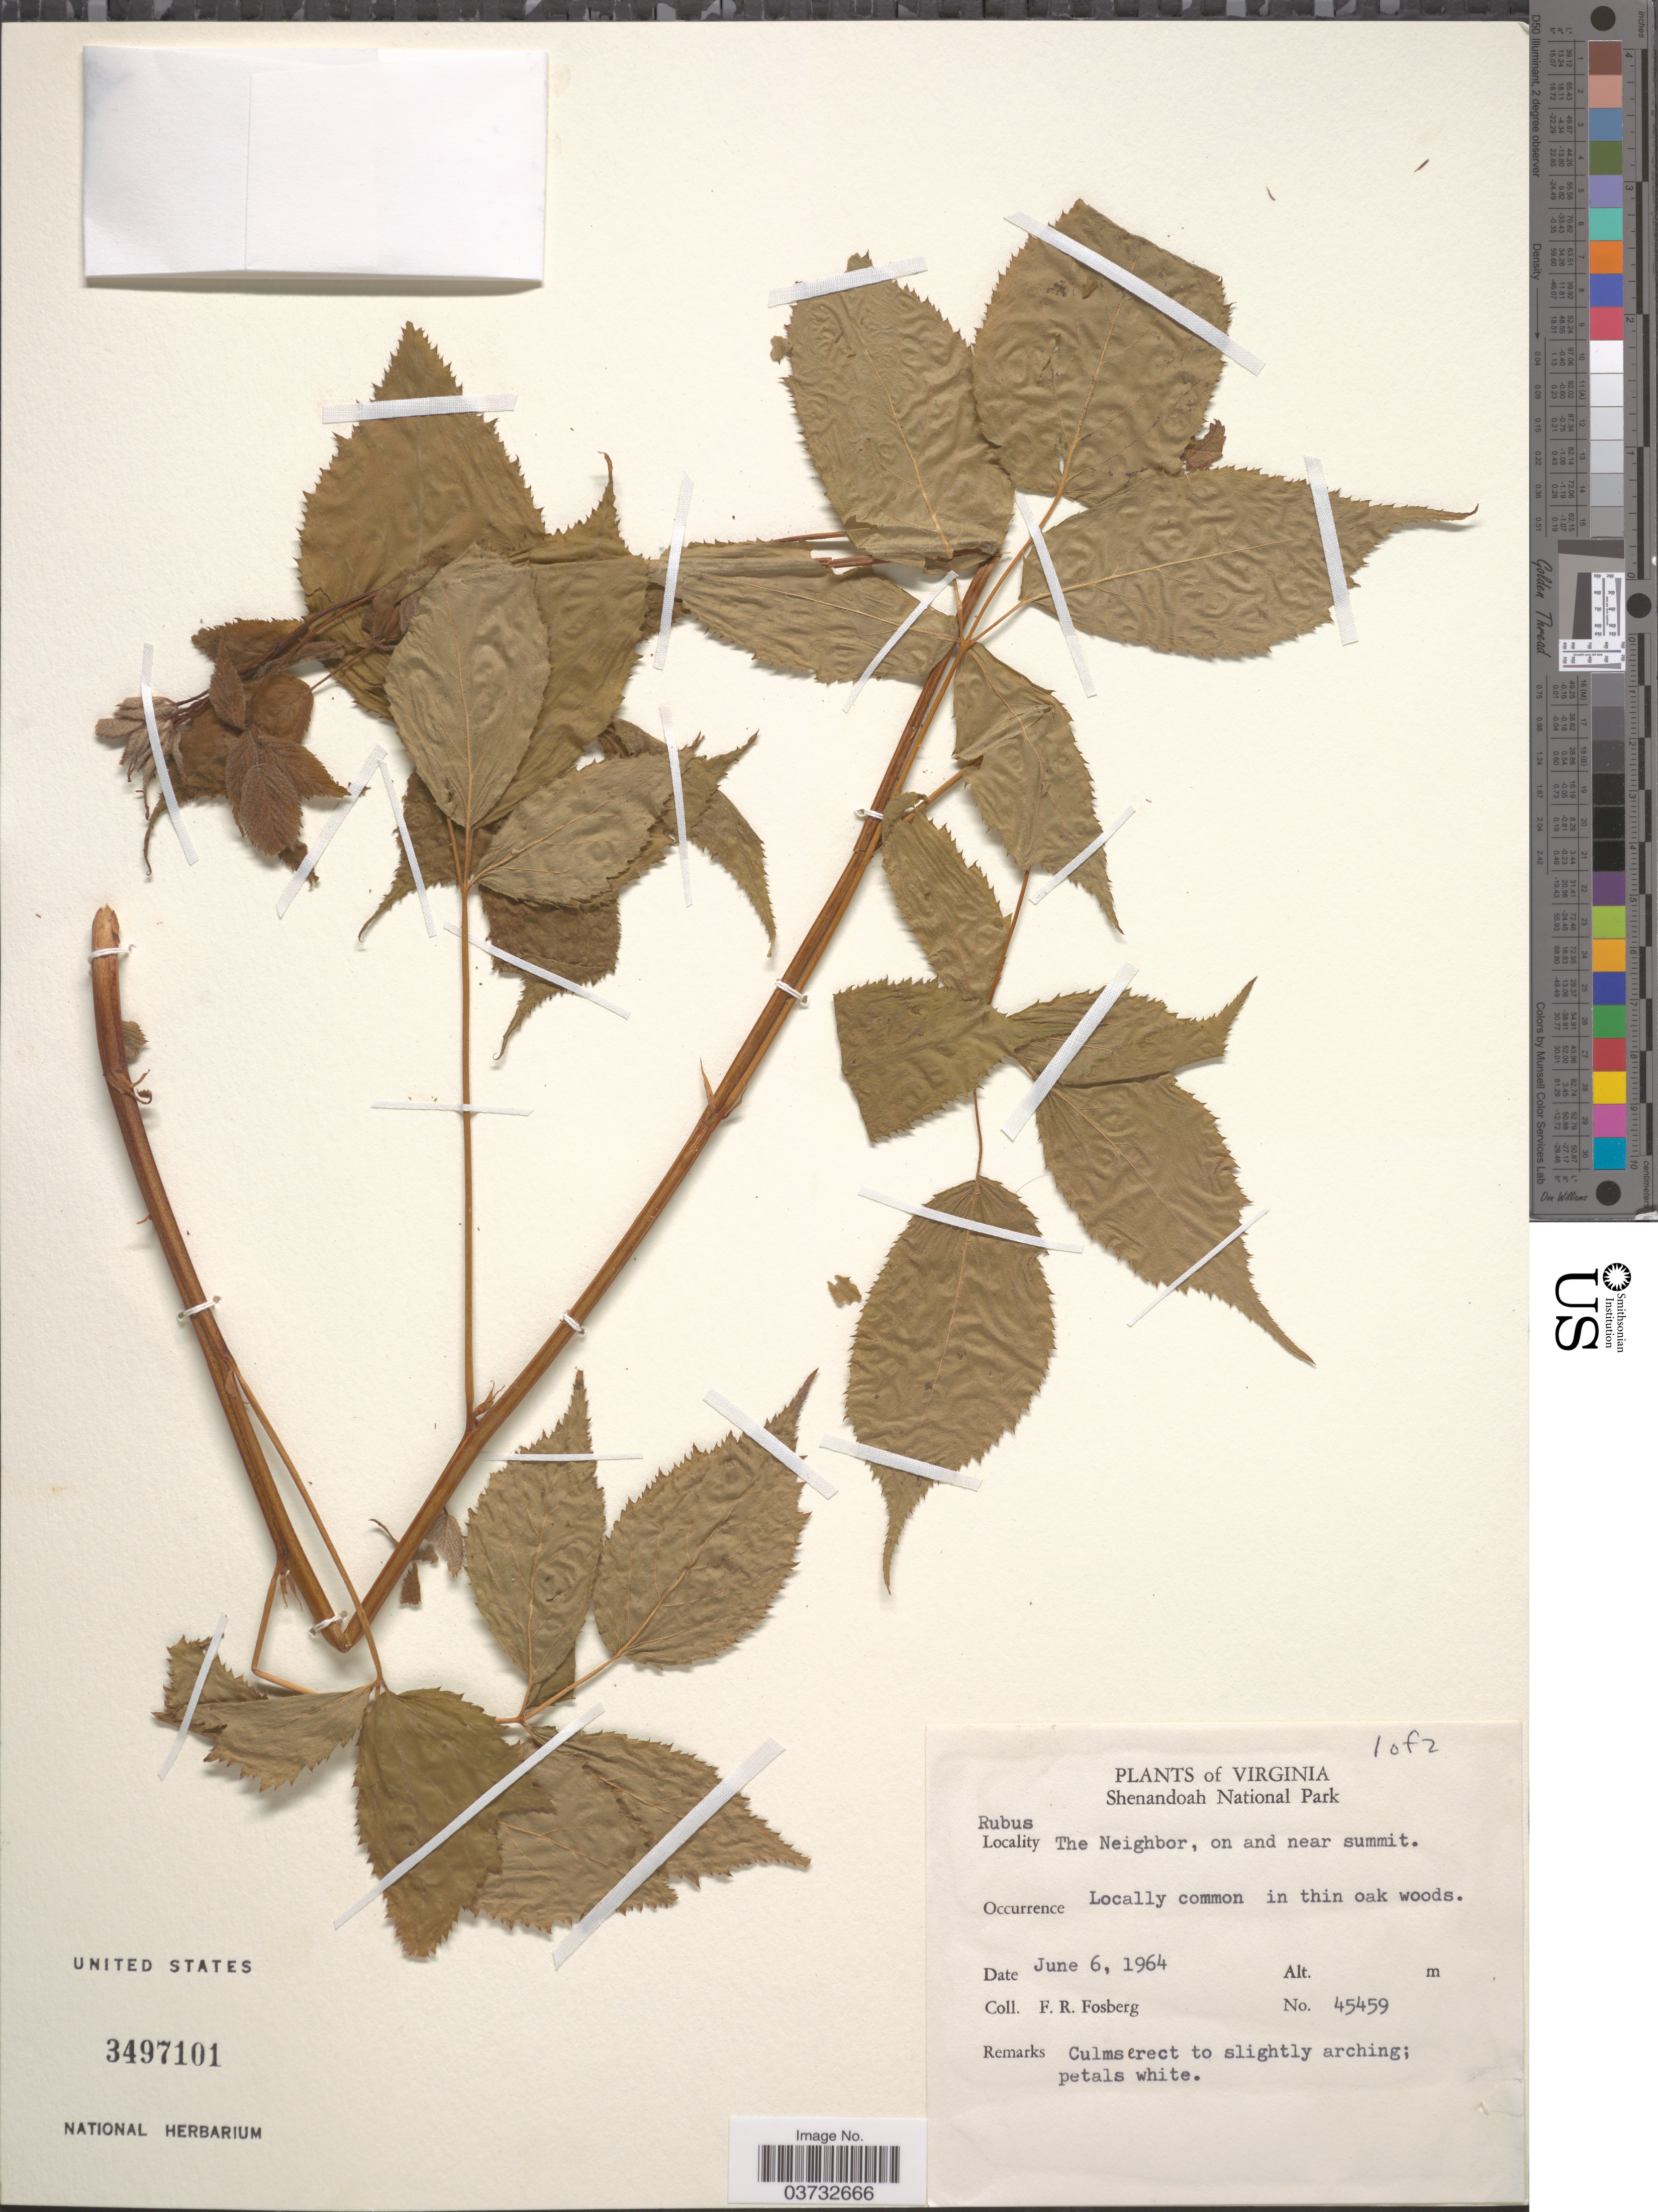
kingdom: Plantae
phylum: Tracheophyta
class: Magnoliopsida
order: Rosales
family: Rosaceae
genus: Rubus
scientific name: Rubus sp.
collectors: F. R. Fosberg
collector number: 45459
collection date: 1964-06-06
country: United States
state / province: Virginia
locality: Shenandoah National Park. The Neighbor, on and near summit.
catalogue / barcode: US 3497101